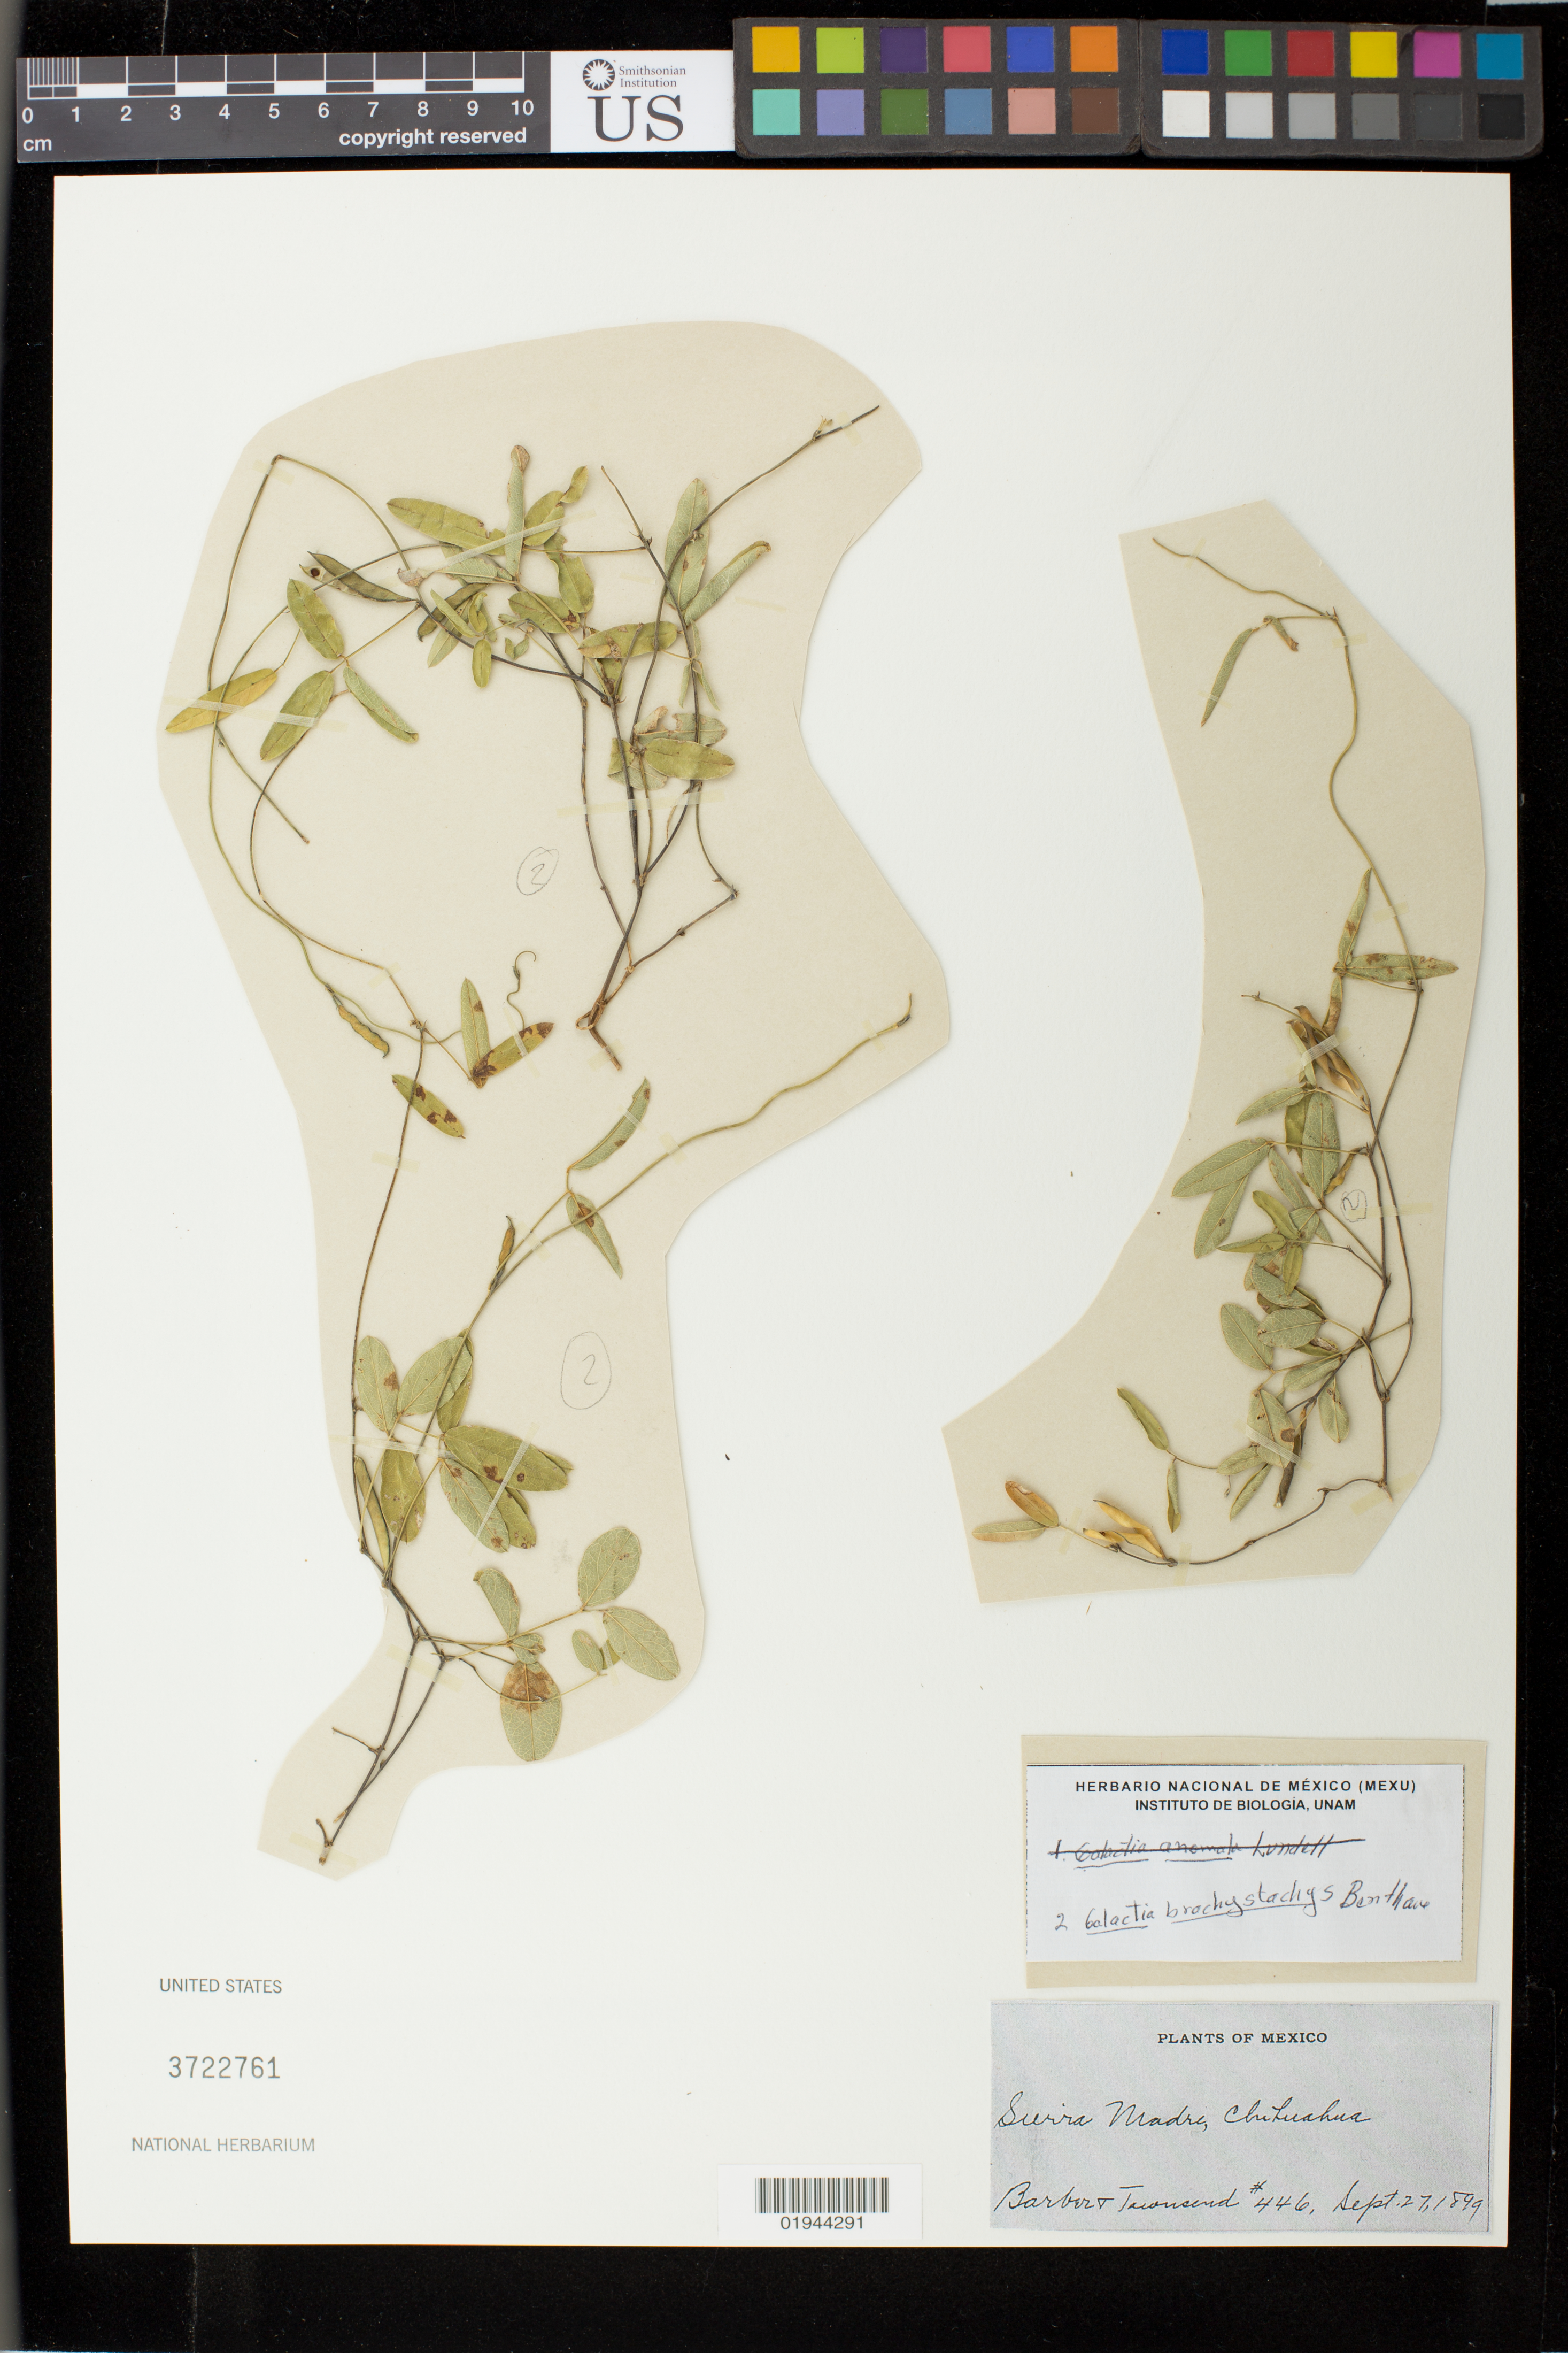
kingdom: Plantae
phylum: Tracheophyta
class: Magnoliopsida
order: Fabales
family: Fabaceae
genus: Nanogalactia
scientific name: Nanogalactia brachystachys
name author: (Benth.) L.P. Queiroz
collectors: -. Barber & Townsend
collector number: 446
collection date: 1899-09-27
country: Mexico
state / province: Chihuahua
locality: Sierra Madre, Chihuahua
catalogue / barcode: US 3722761